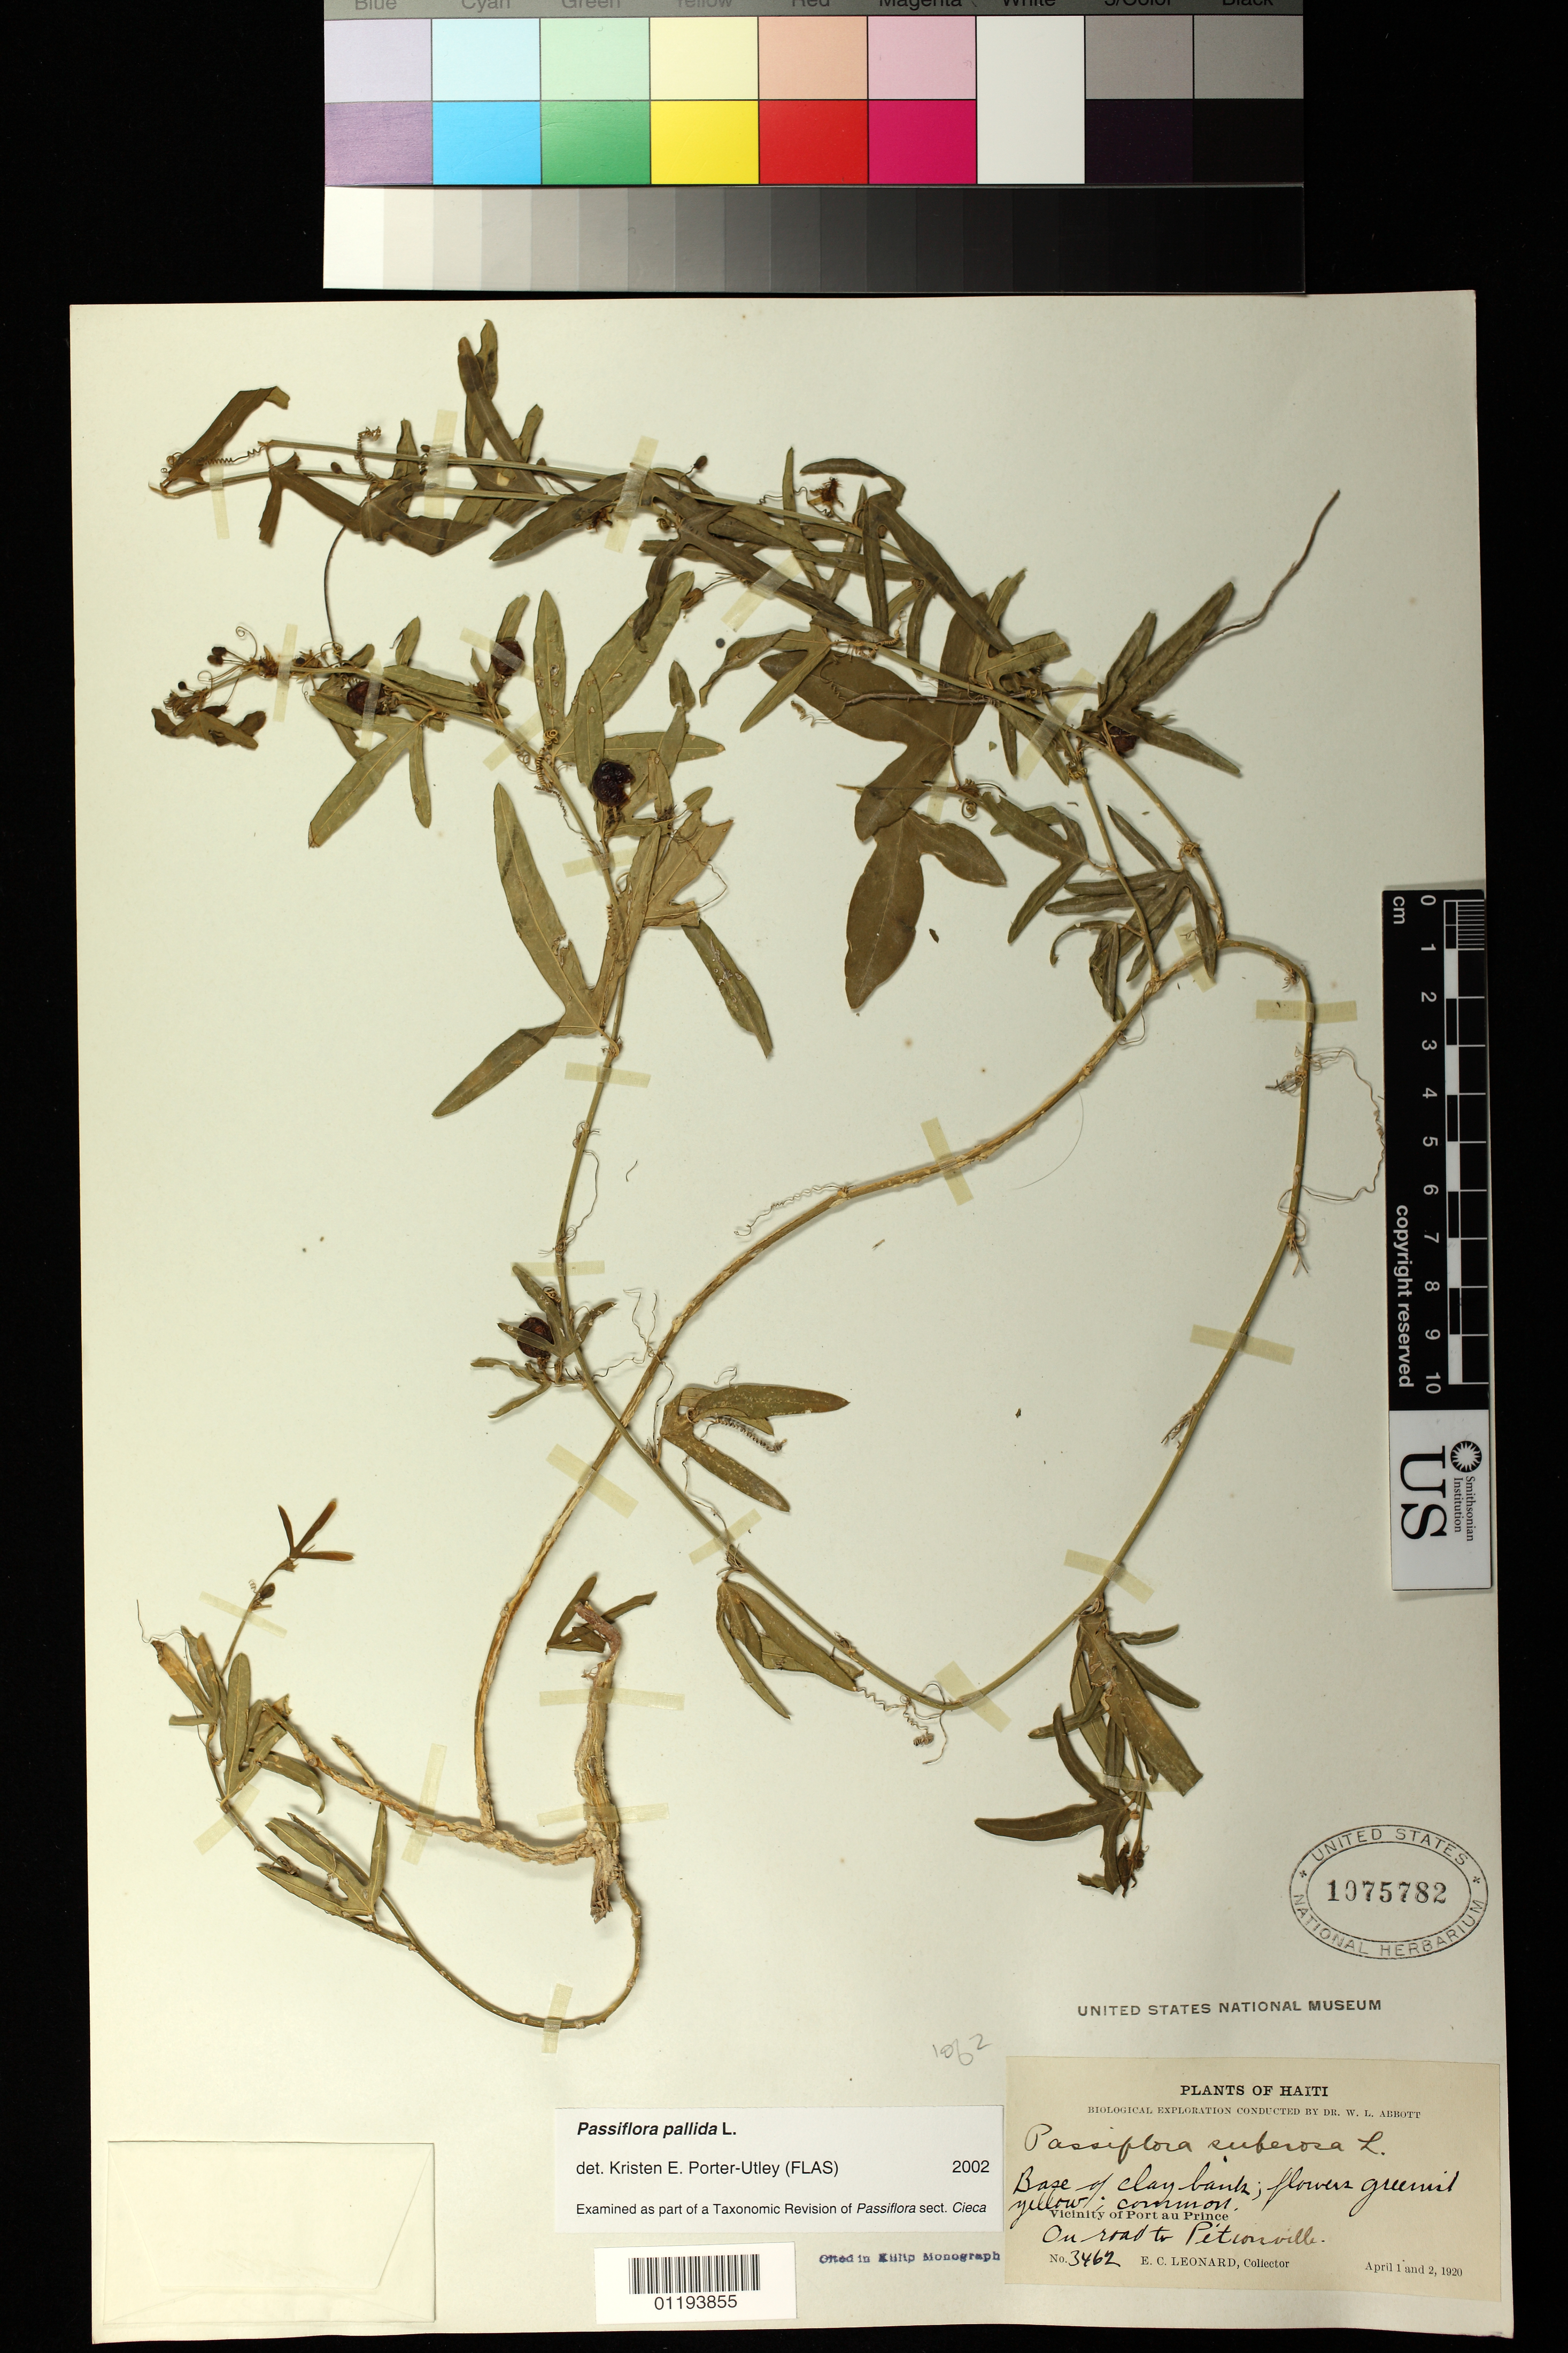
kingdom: Plantae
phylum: Tracheophyta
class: Magnoliopsida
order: Malpighiales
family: Passifloraceae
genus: Passiflora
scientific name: Passiflora pallida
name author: L.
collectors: E. C. Leonard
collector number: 3462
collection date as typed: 1920 Apr 01 1920 Apr 02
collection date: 1920-04-01/1920-04-02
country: Haiti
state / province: Ouest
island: Hispaniola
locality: Vicinity of Port au Prince on road to Pétionville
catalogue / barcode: US 1075782